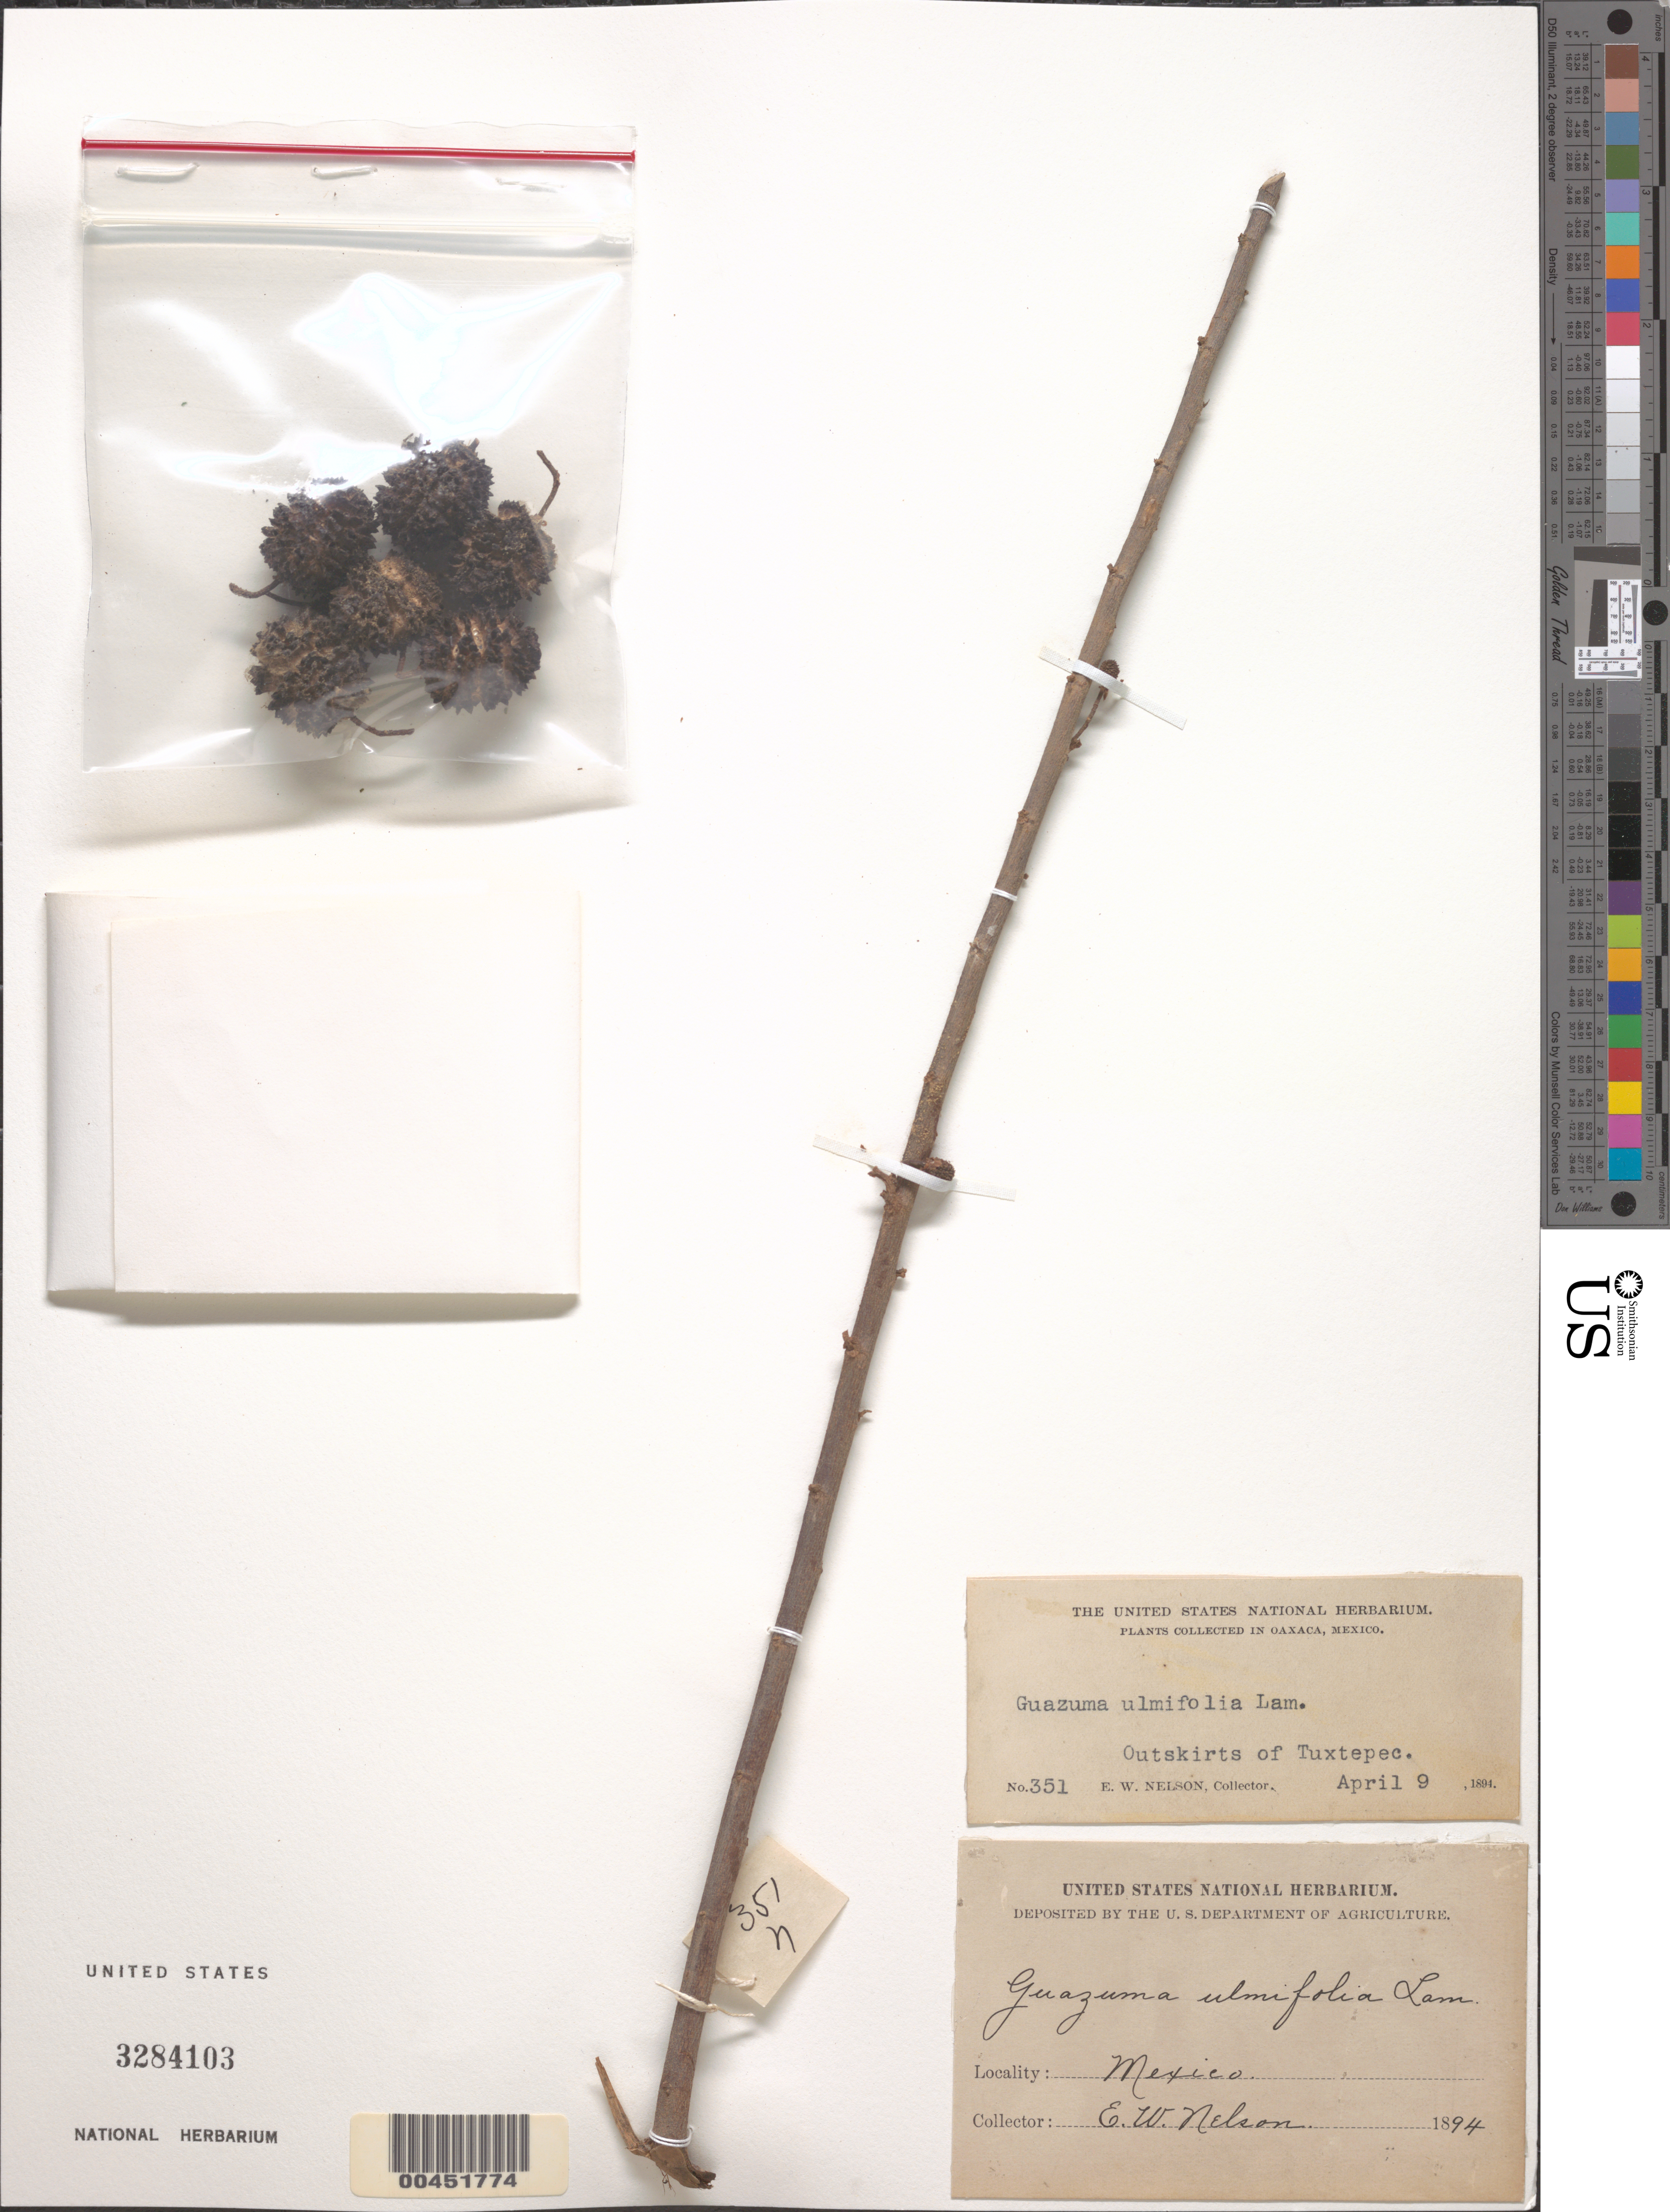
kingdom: Plantae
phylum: Tracheophyta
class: Magnoliopsida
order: Malvales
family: Malvaceae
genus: Guazuma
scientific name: Guazuma ulmifolia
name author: Lam.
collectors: E. W. Nelson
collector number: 351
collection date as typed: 09 Apr 1894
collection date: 1894-04-09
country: Mexico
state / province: Oaxaca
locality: Outskirts of Tuxtepec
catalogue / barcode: US 3284103